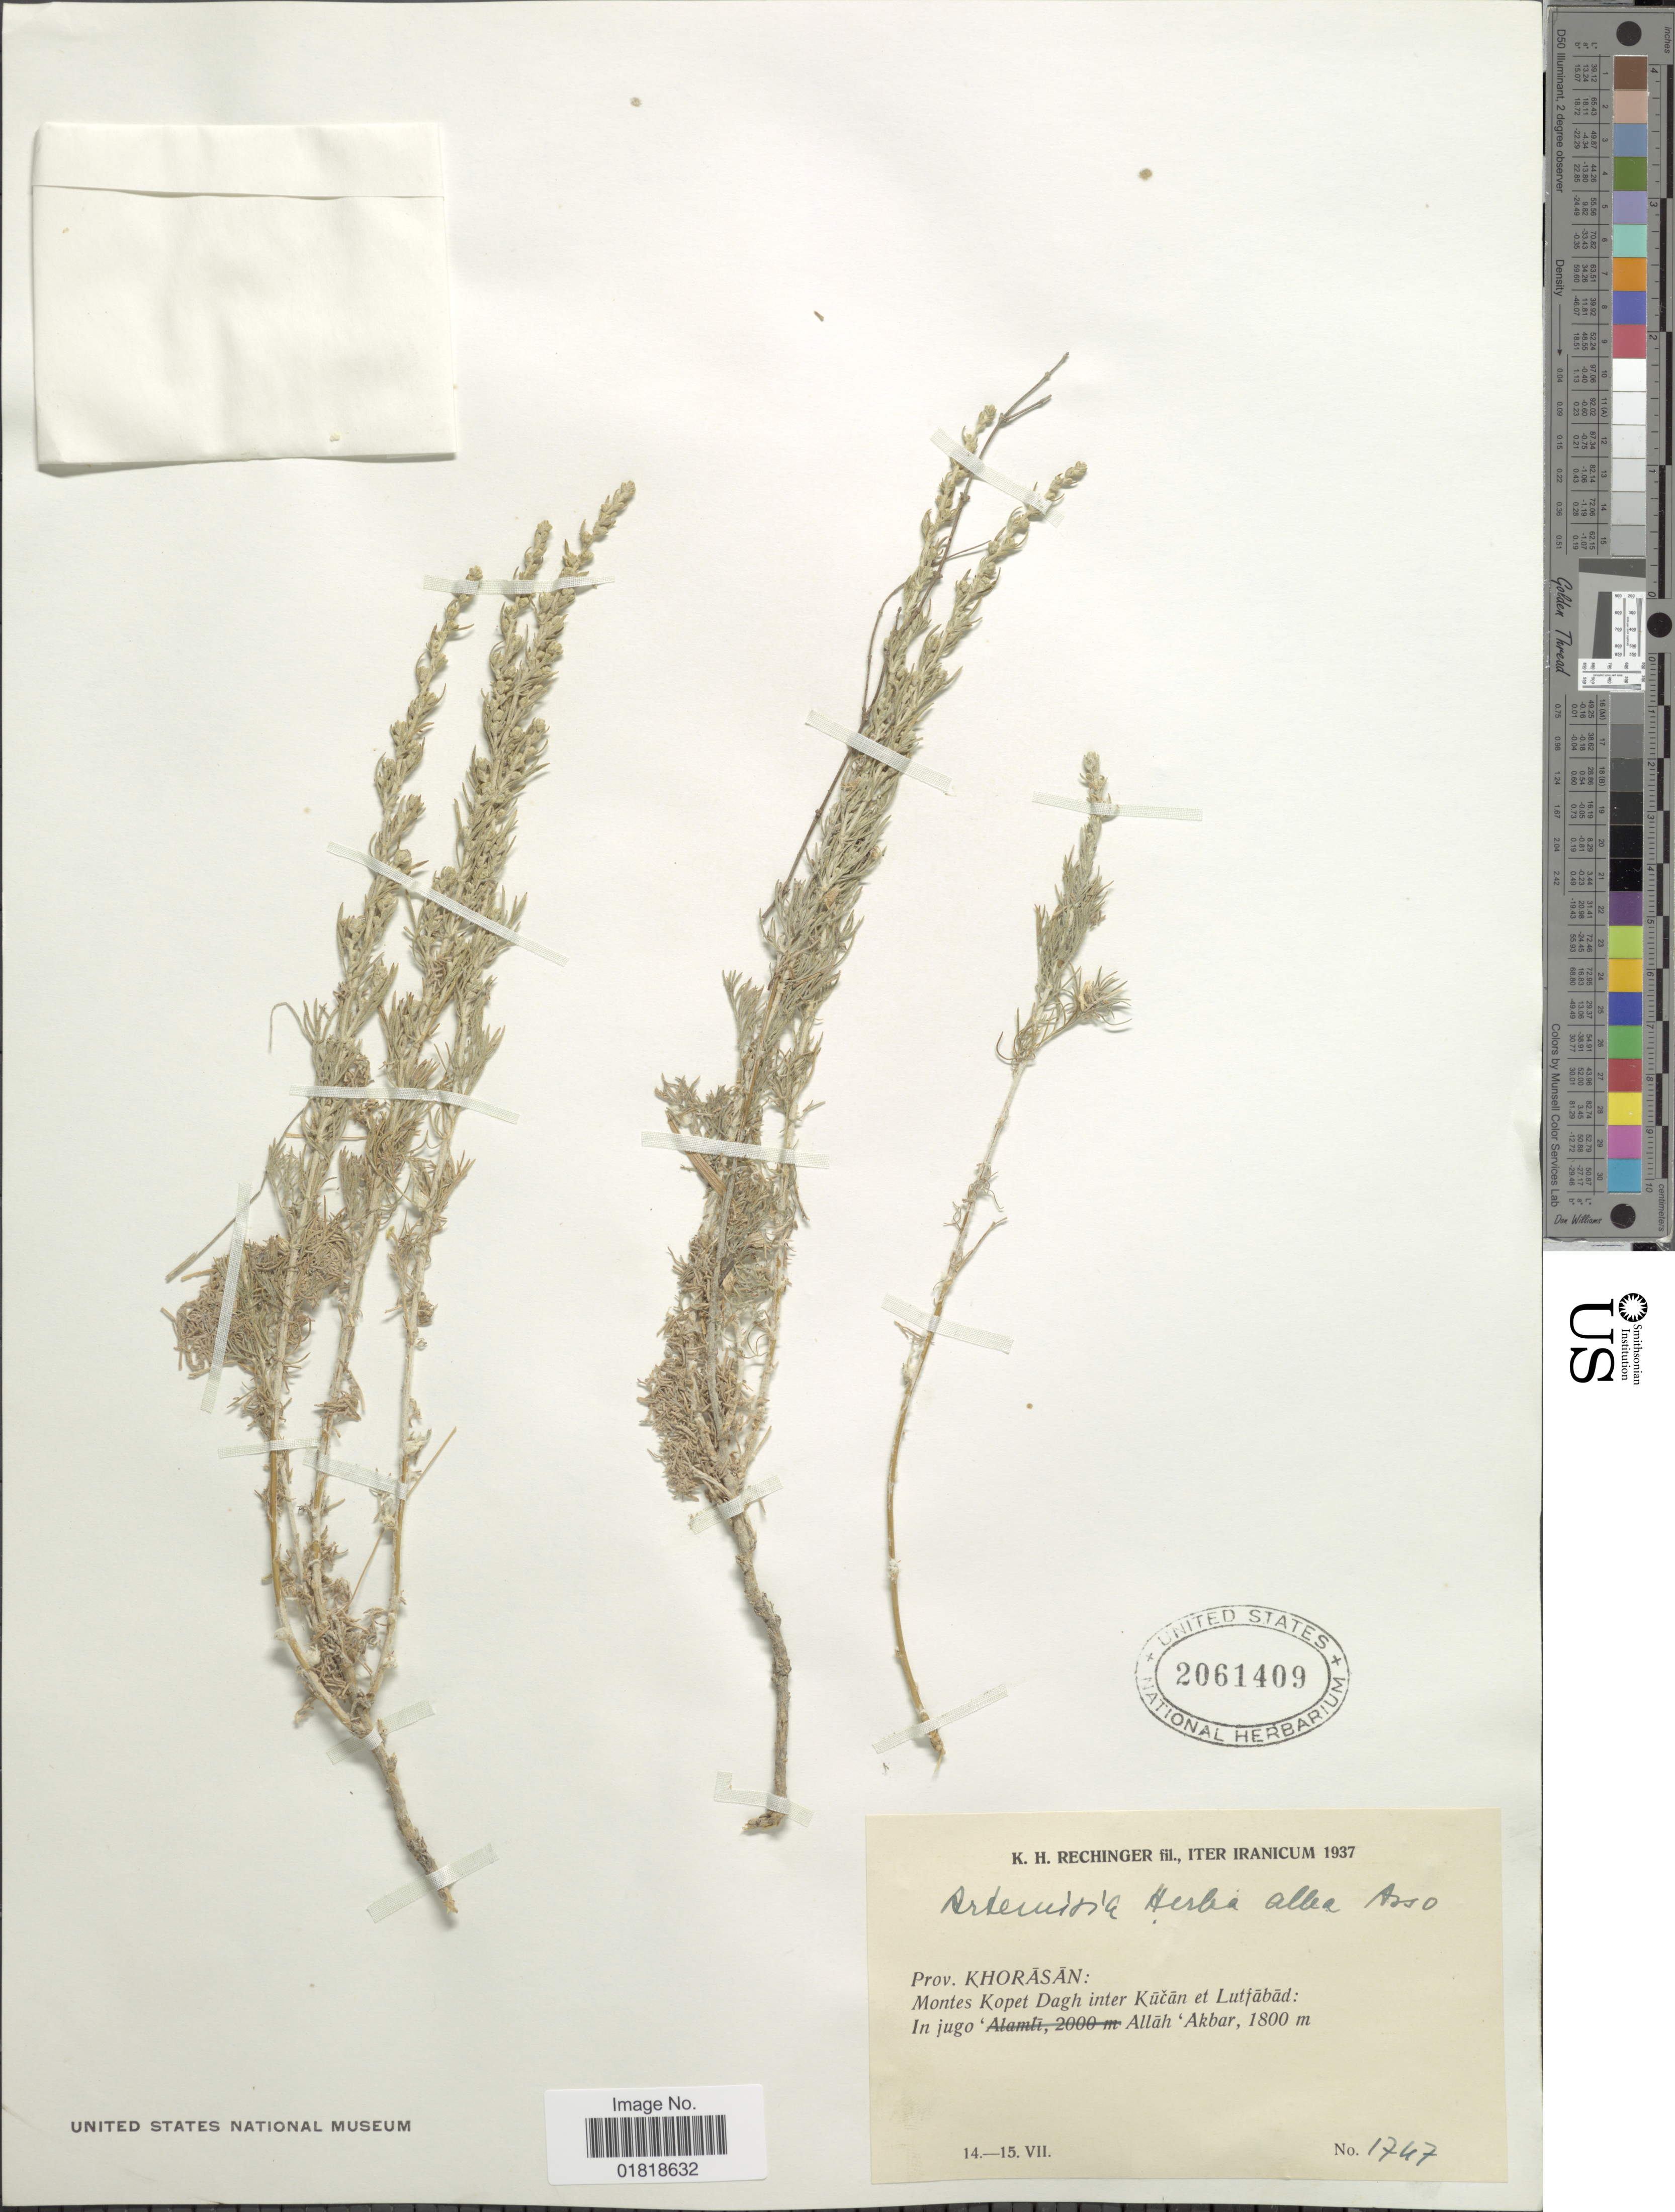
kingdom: Plantae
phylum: Tracheophyta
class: Magnoliopsida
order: Asterales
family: Asteraceae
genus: Artemisia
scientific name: Artemisia herba-alba asso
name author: Asso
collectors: K. H. Rechinger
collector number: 1747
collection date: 1937-07-14/1937-07-15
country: Iran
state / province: Khorasan [obsolete]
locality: Montes Kopet Dagh inter Kucan et Lutfabad, in jugo Allah 'Akbar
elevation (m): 1800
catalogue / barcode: US 2061409